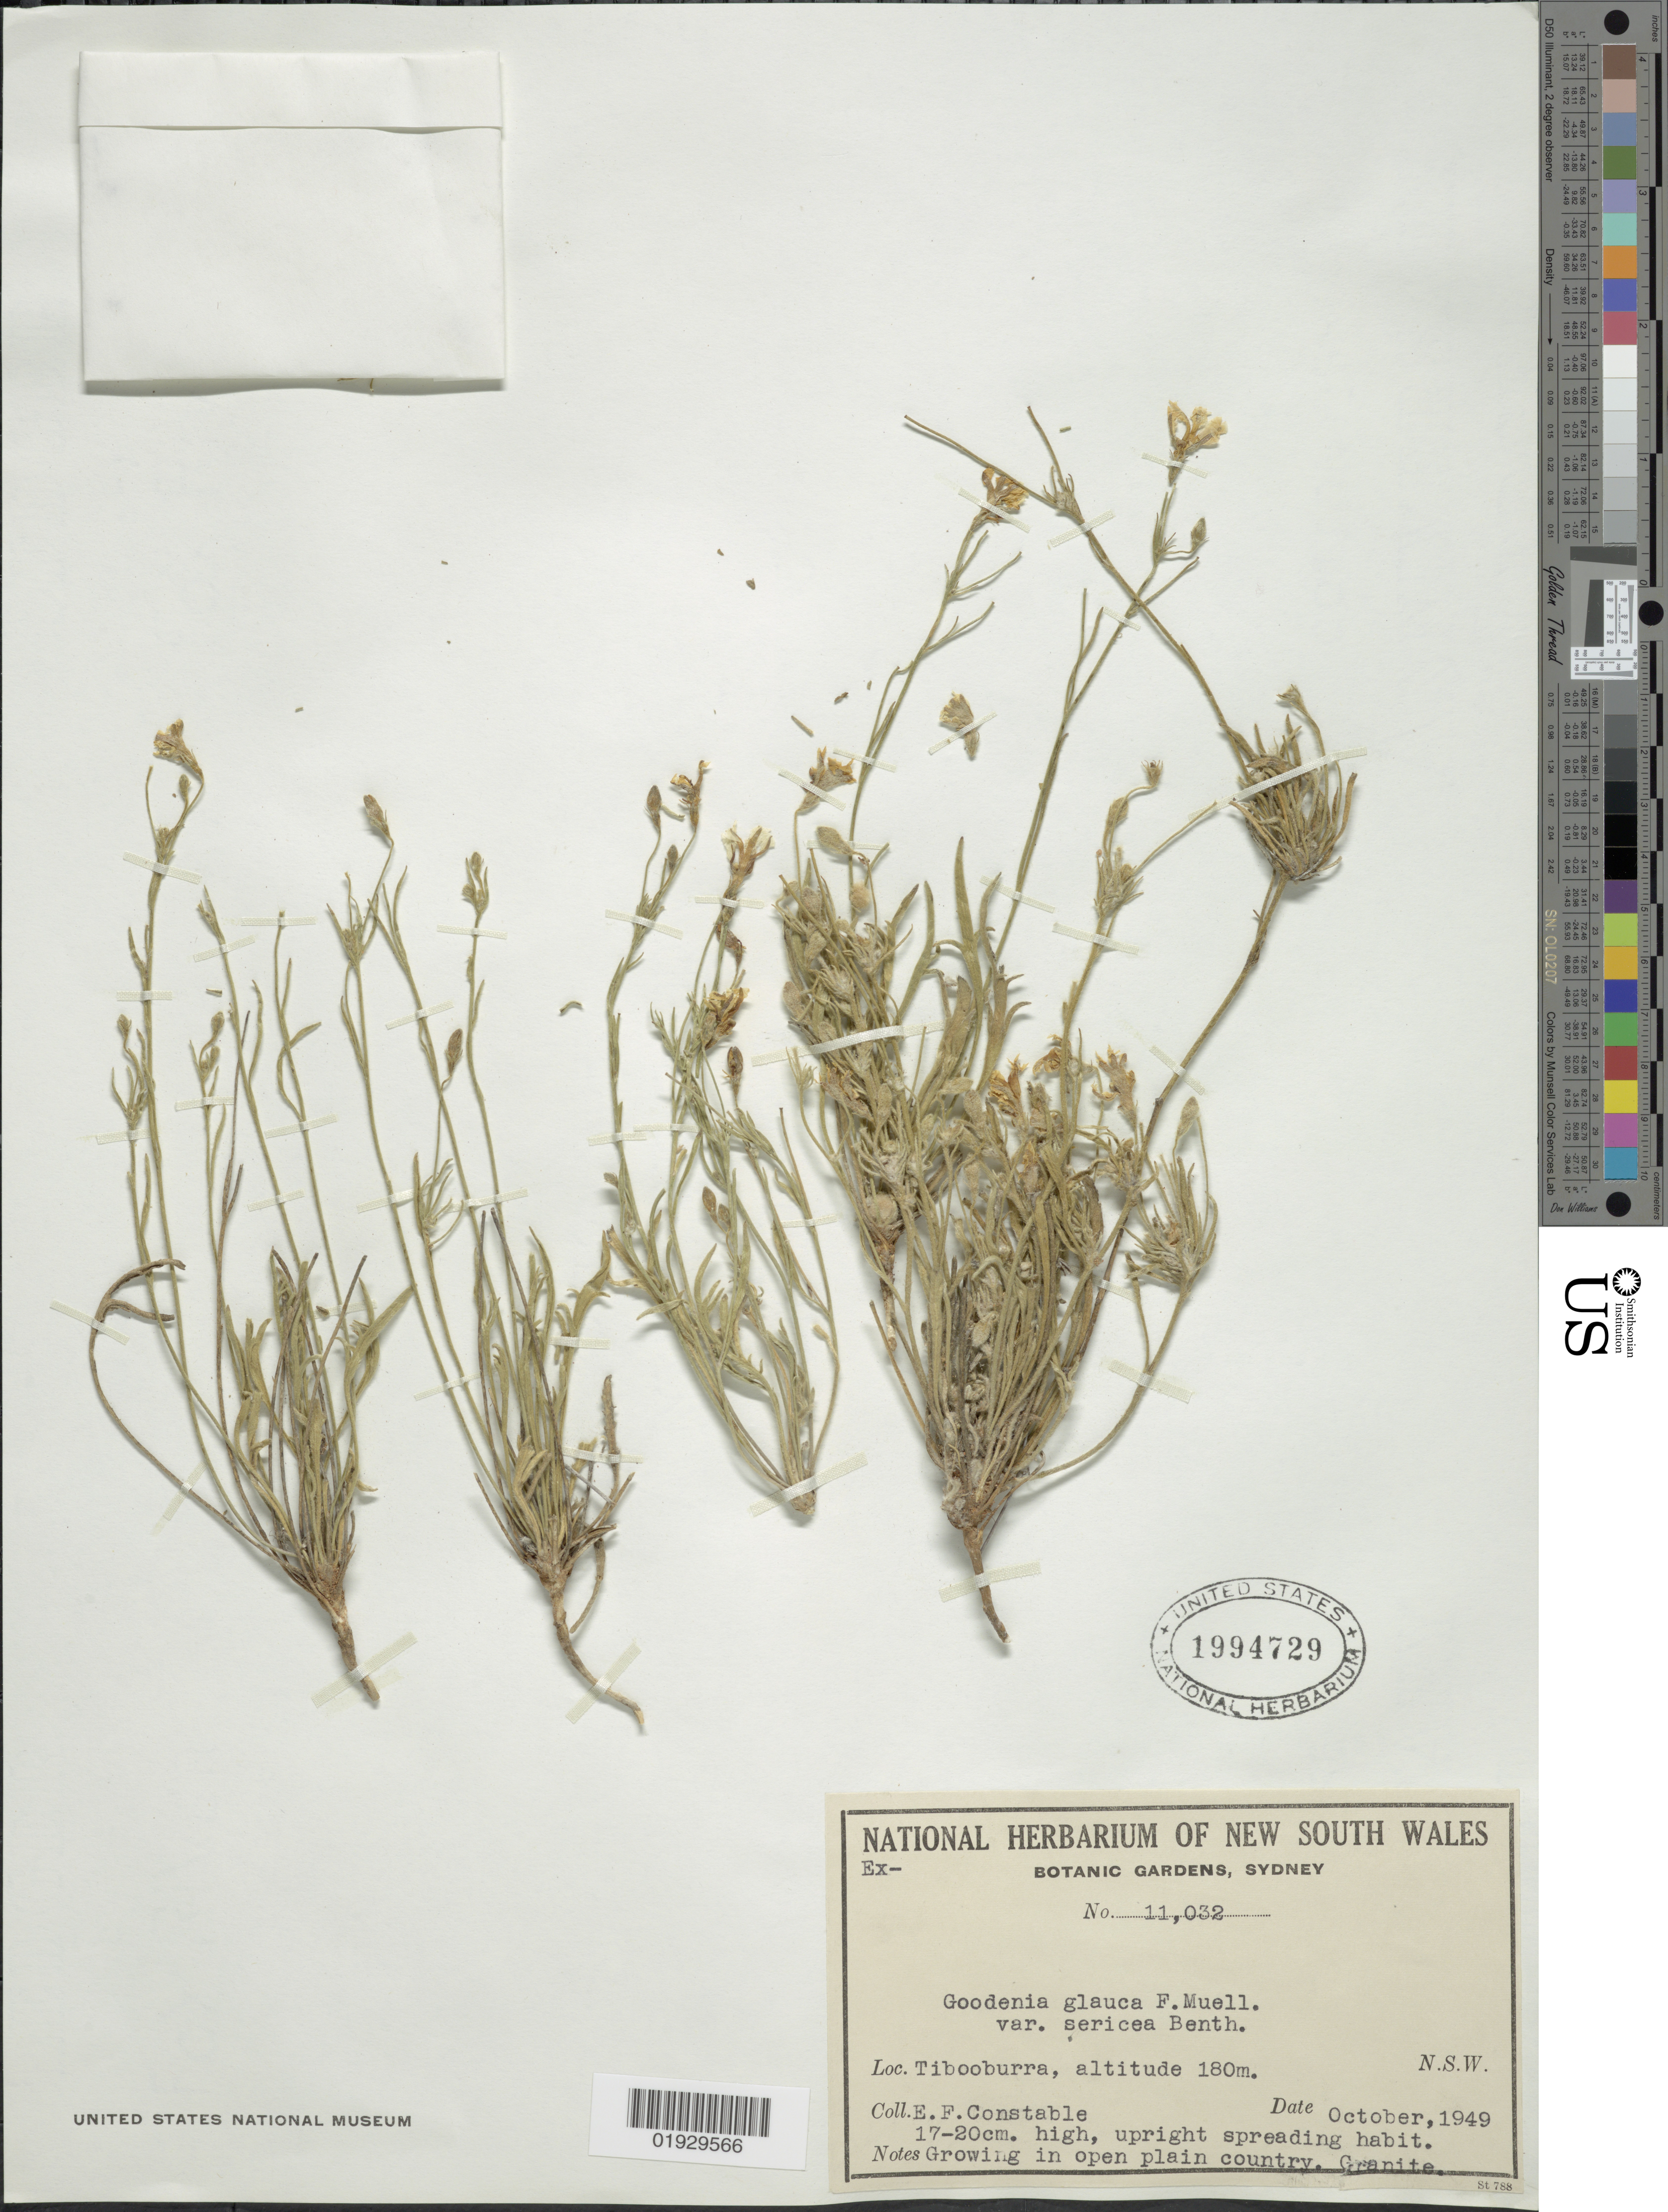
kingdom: Plantae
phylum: Tracheophyta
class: Magnoliopsida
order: Asterales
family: Goodeniaceae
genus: Goodenia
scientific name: Goodenia glauca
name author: F. Muell.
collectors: E. F. Constable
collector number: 11032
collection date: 1949-10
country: Australia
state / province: New South Wales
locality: Tibooburra.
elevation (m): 180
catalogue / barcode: US 1994729